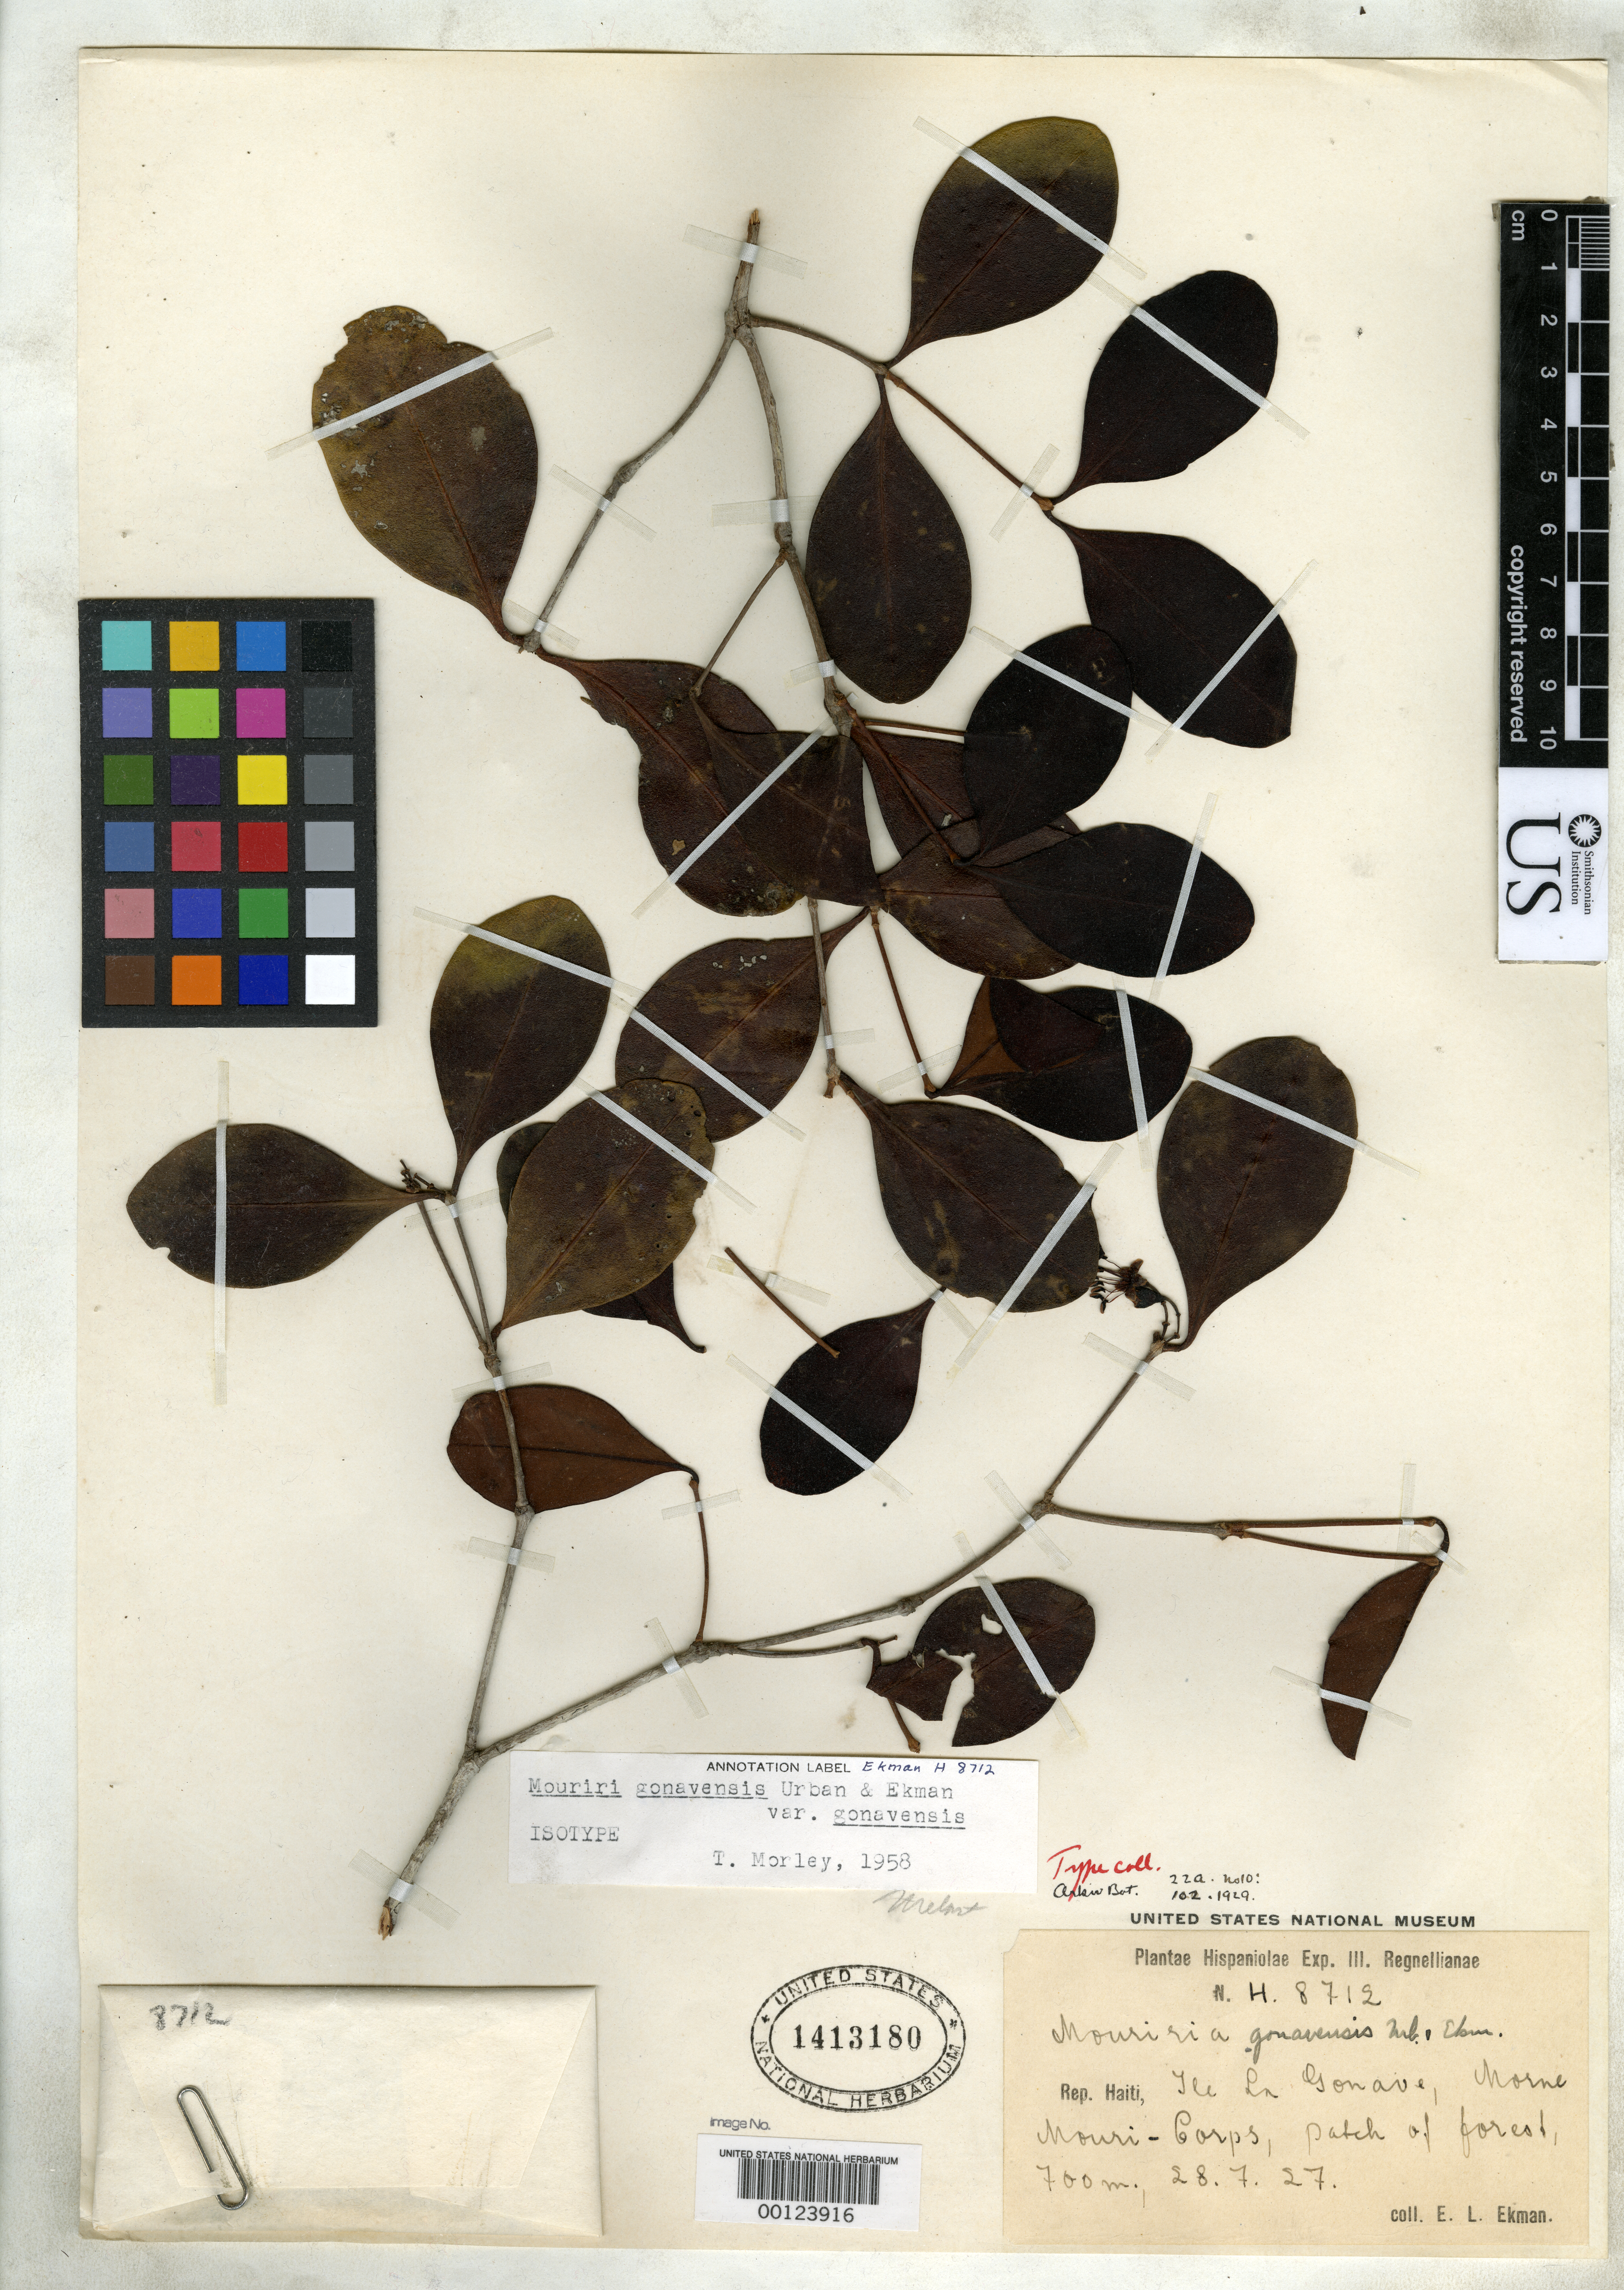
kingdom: Plantae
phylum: Tracheophyta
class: Magnoliopsida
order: Myrtales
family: Melastomataceae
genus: Mouriria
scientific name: Mouriria gonavensis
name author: Urb. & Ekman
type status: Isotype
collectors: E. L. Ekman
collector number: H 8712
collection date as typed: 28 Jul 1927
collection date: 1927-07-28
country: Haiti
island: Hispaniola Island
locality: Gonave in Morne Mouri-Corps.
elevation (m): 700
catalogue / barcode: US 1413180